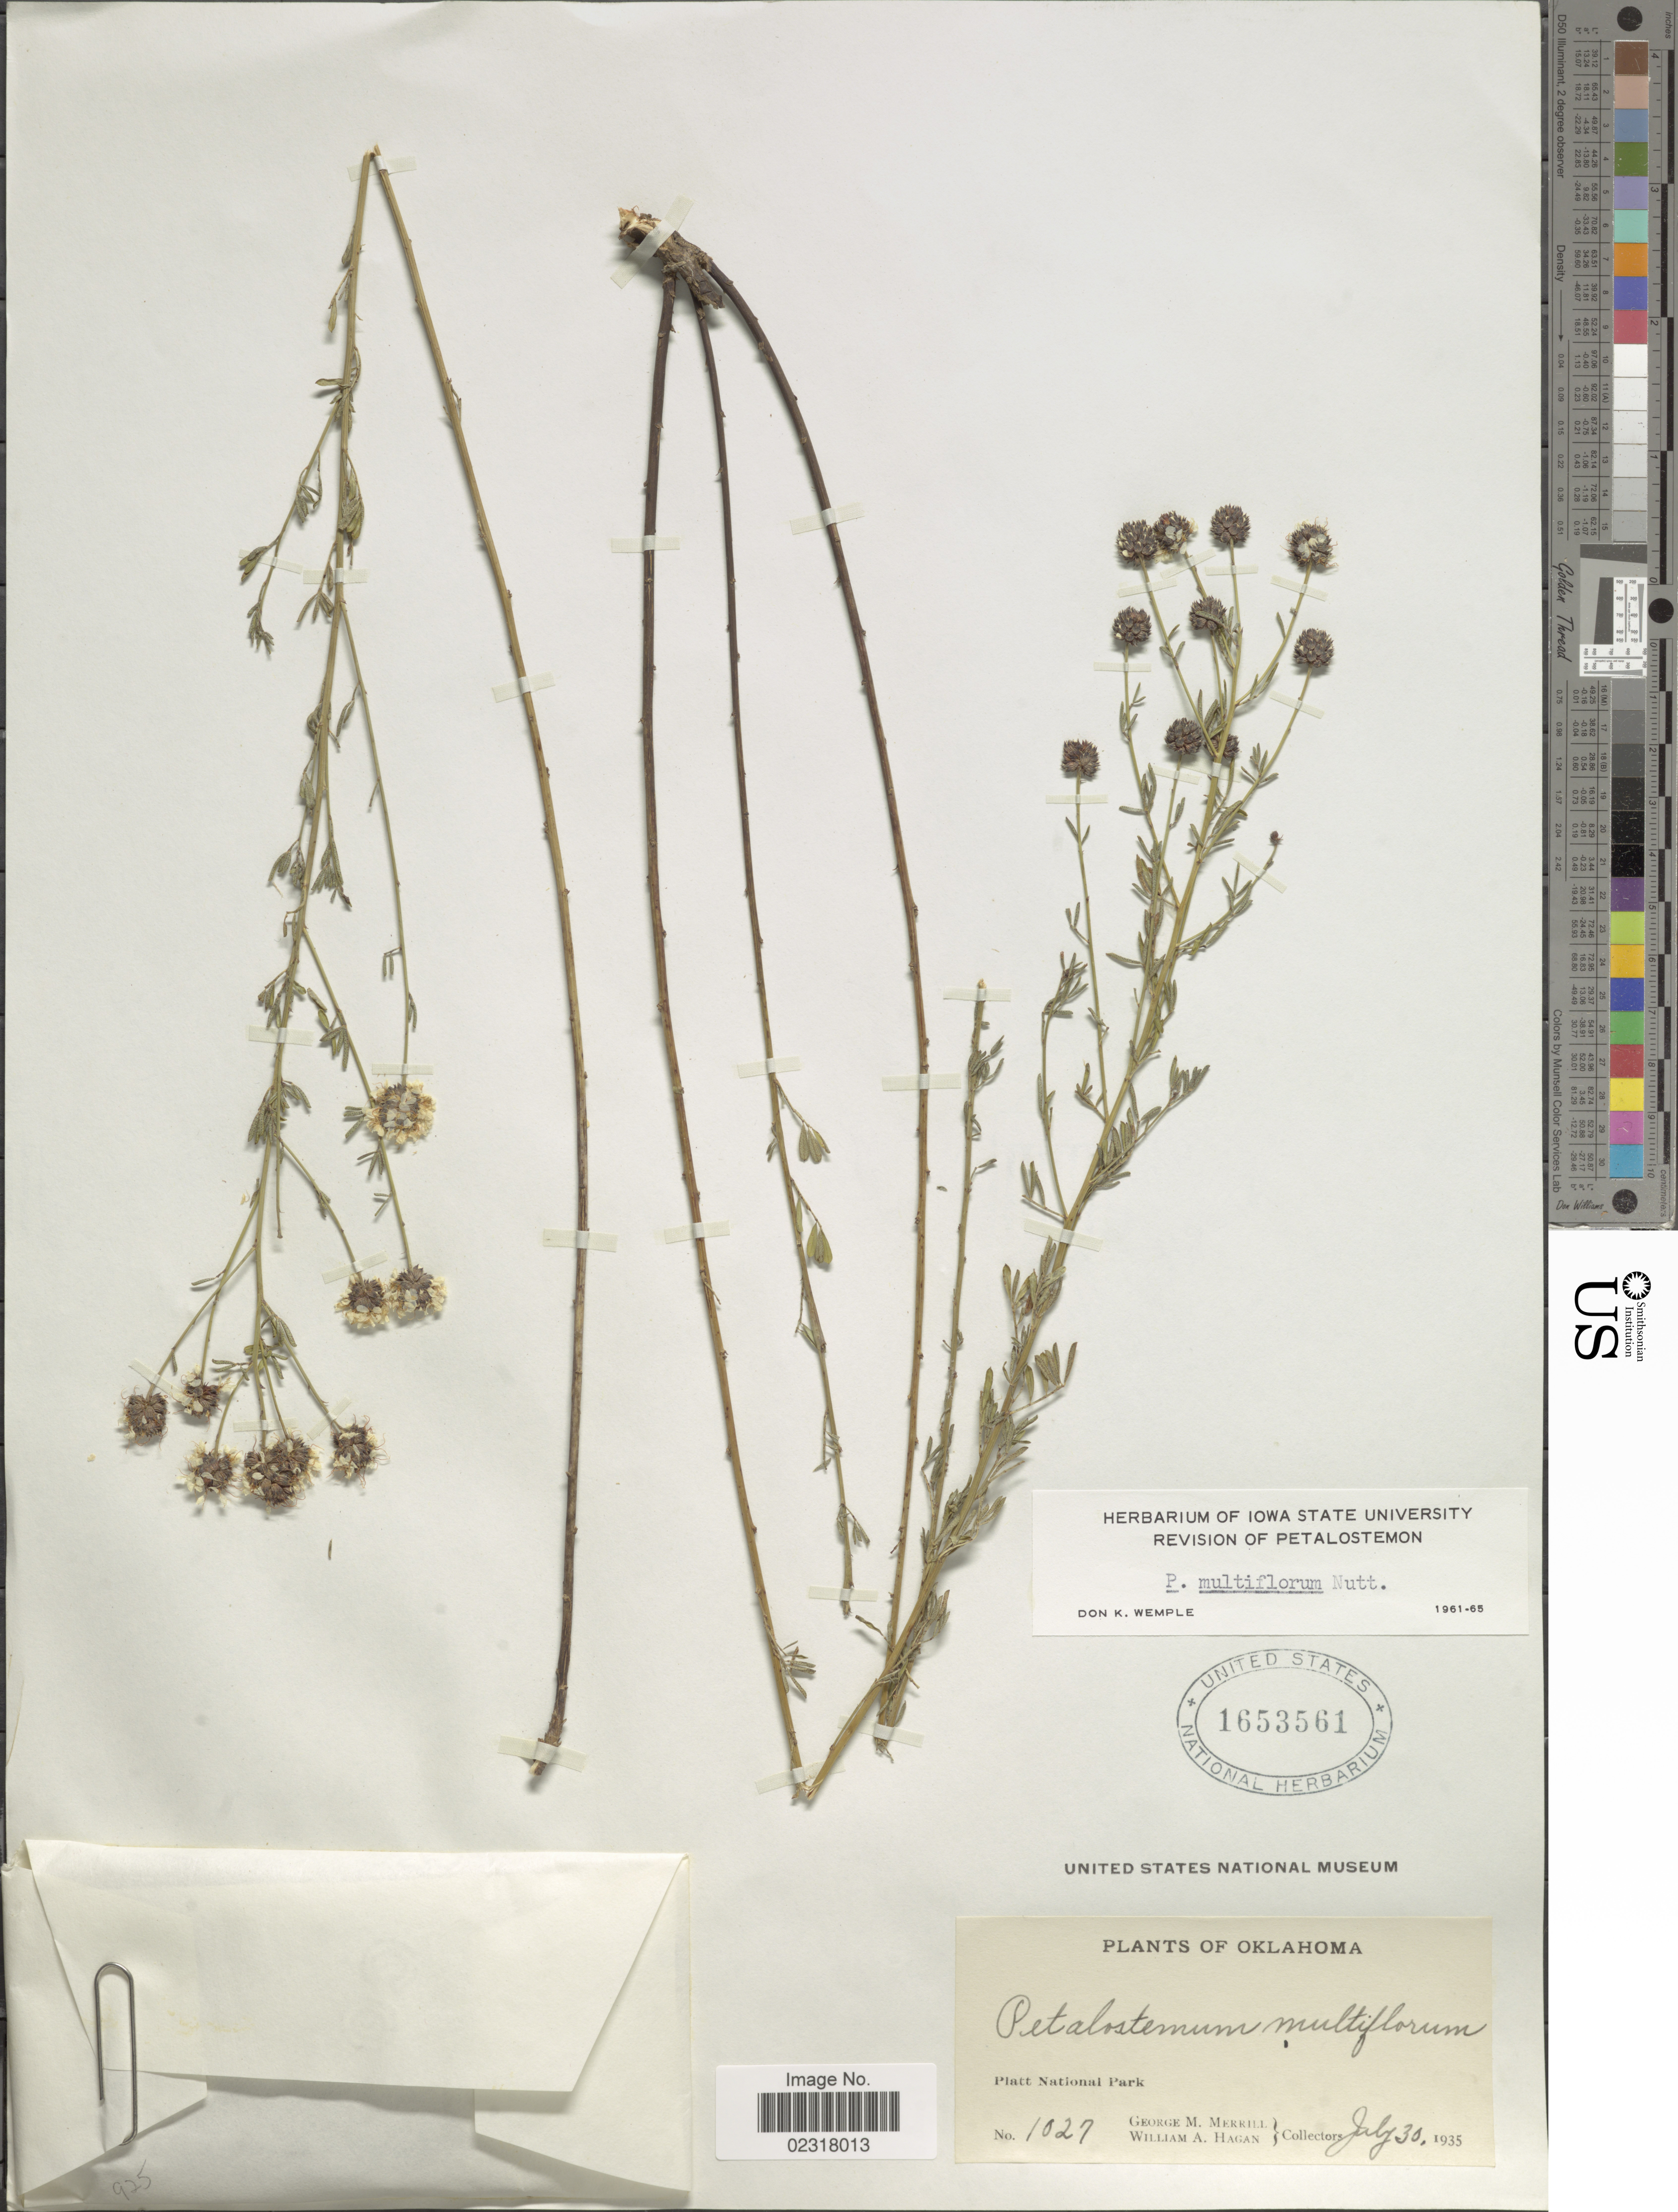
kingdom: Plantae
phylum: Tracheophyta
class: Magnoliopsida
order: Fabales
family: Fabaceae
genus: Dalea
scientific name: Dalea multiflora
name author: (Nutt.) Shinners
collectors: G. M. Merrill & W. Hagan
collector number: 1027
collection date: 1935-07-30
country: United States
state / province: Oklahoma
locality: Platt National Park.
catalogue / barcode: US 1653561